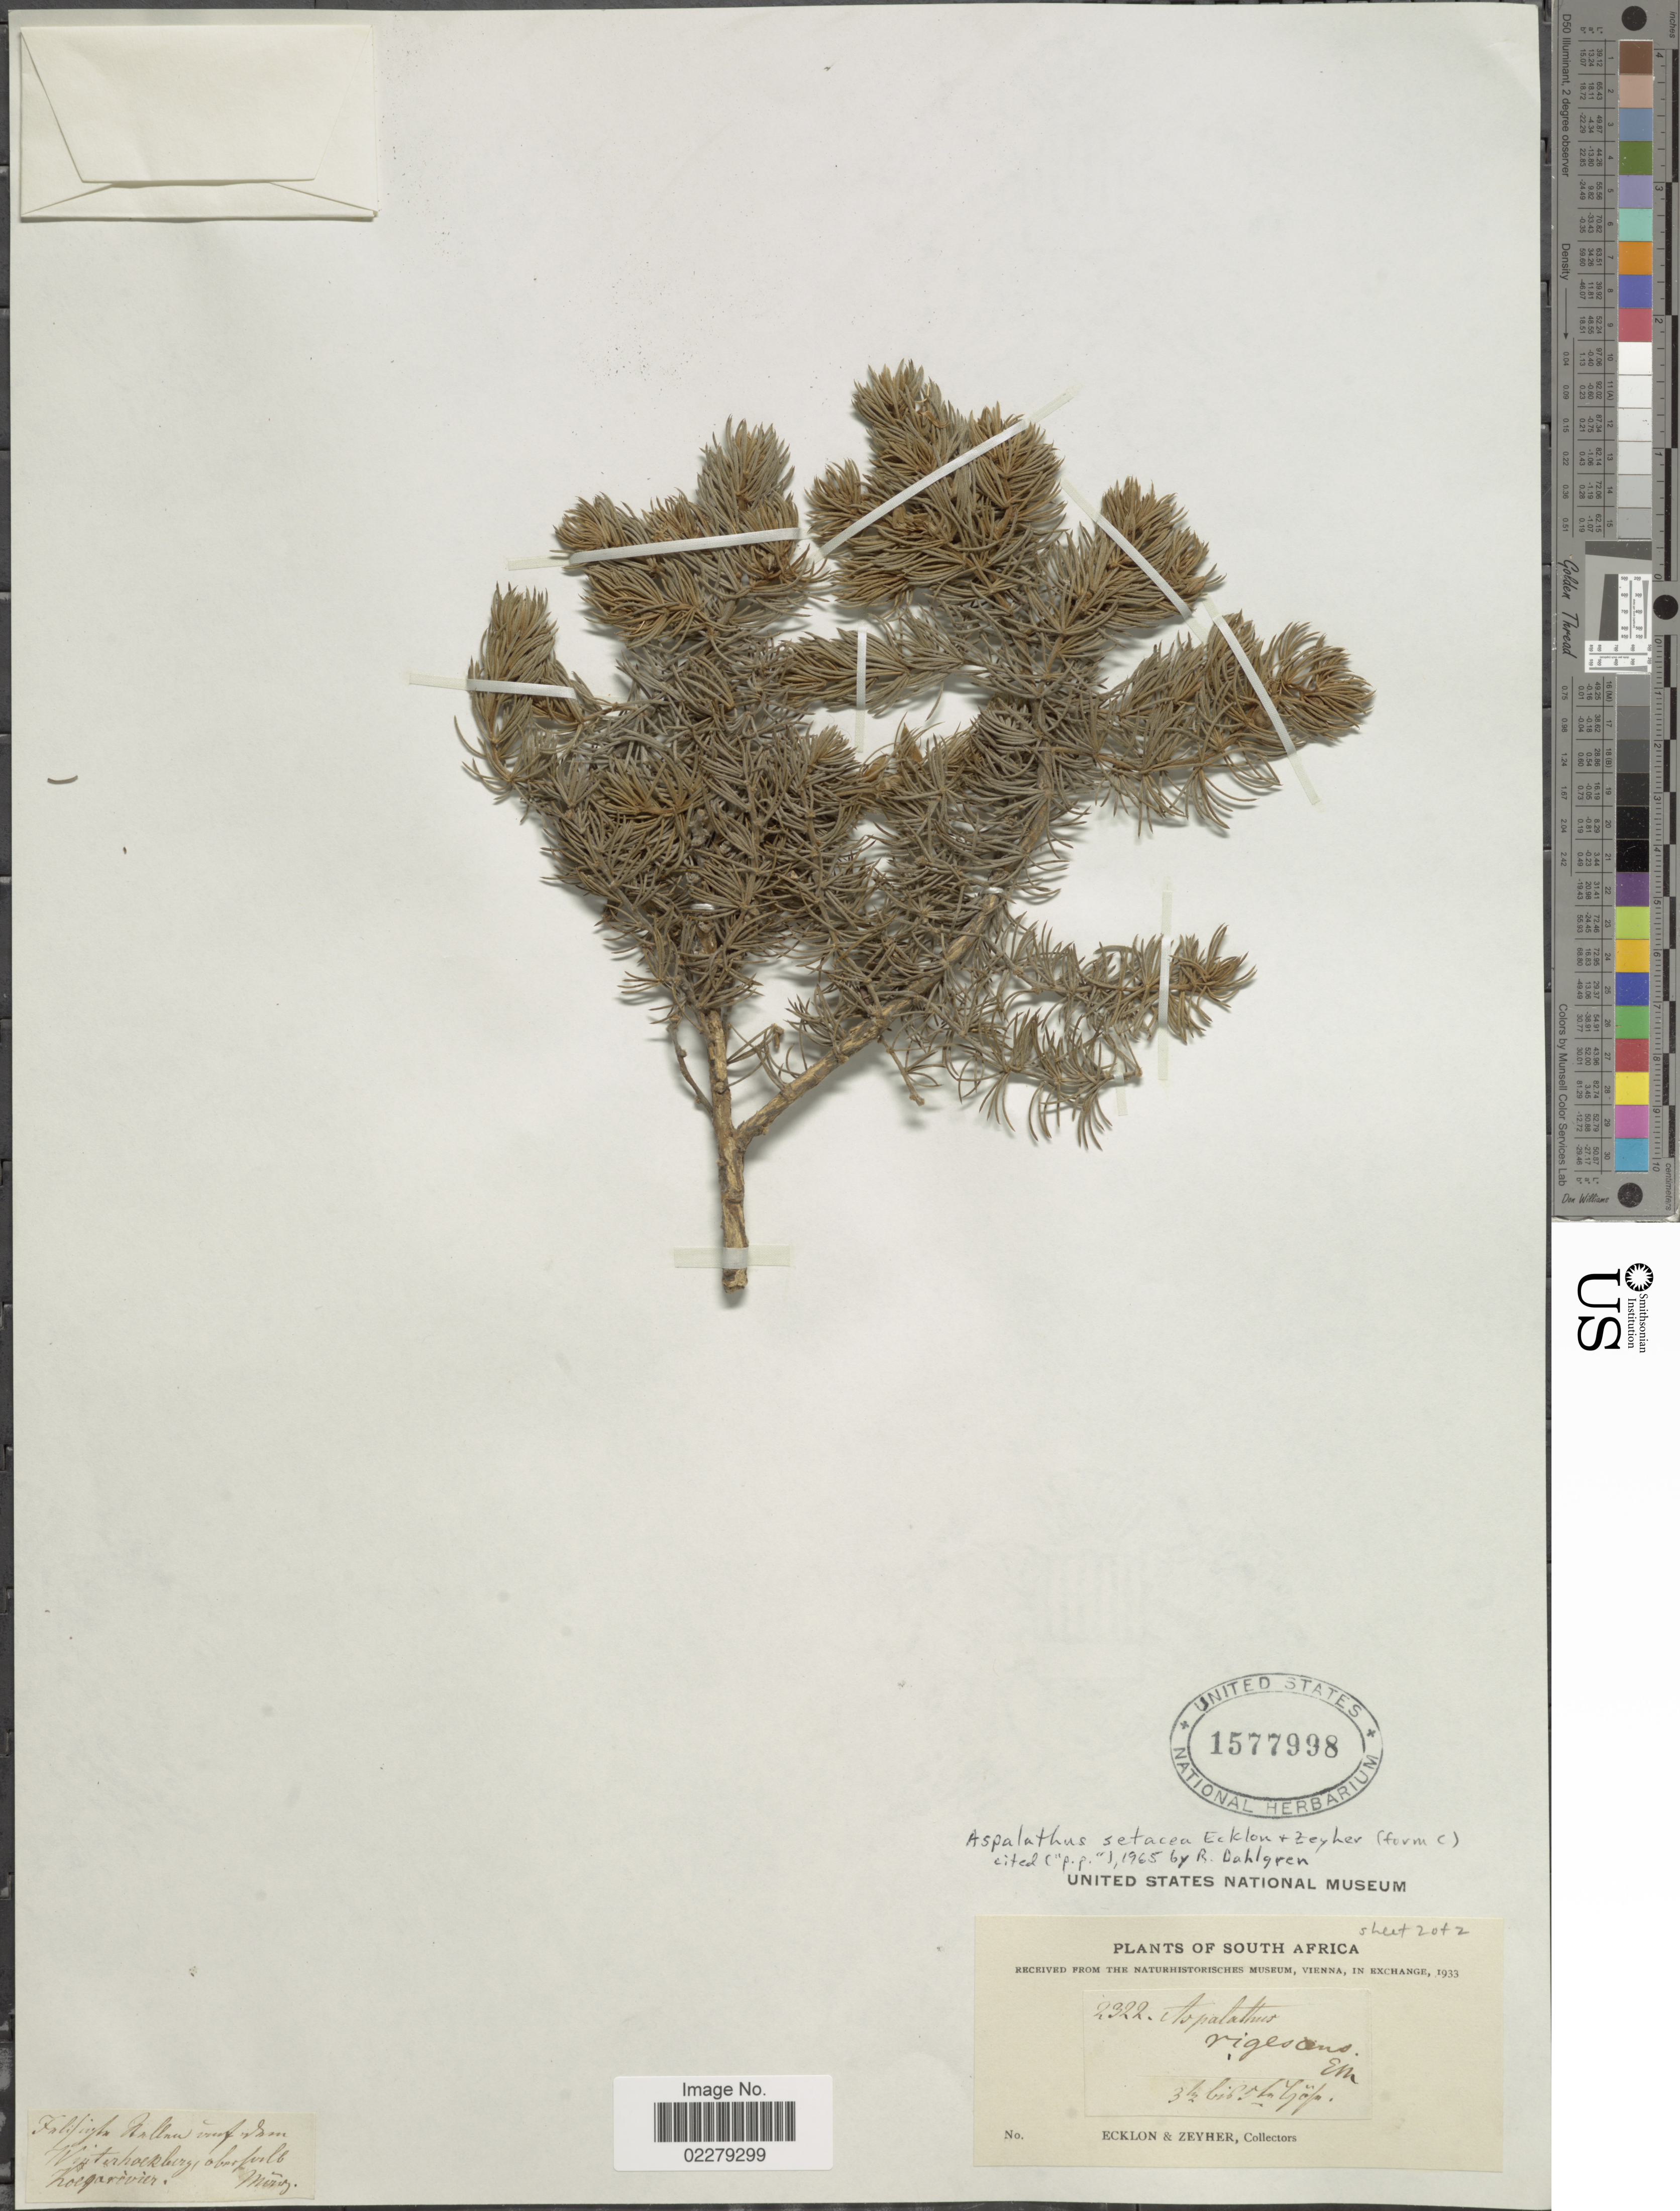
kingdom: Plantae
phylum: Tracheophyta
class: Magnoliopsida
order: Fabales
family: Fabaceae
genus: Aspalathus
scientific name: Aspalathus setacea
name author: Eckl. & Zeyh.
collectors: -. Ecklon & -. Zeyher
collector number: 2322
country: South Africa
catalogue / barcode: US 1577998